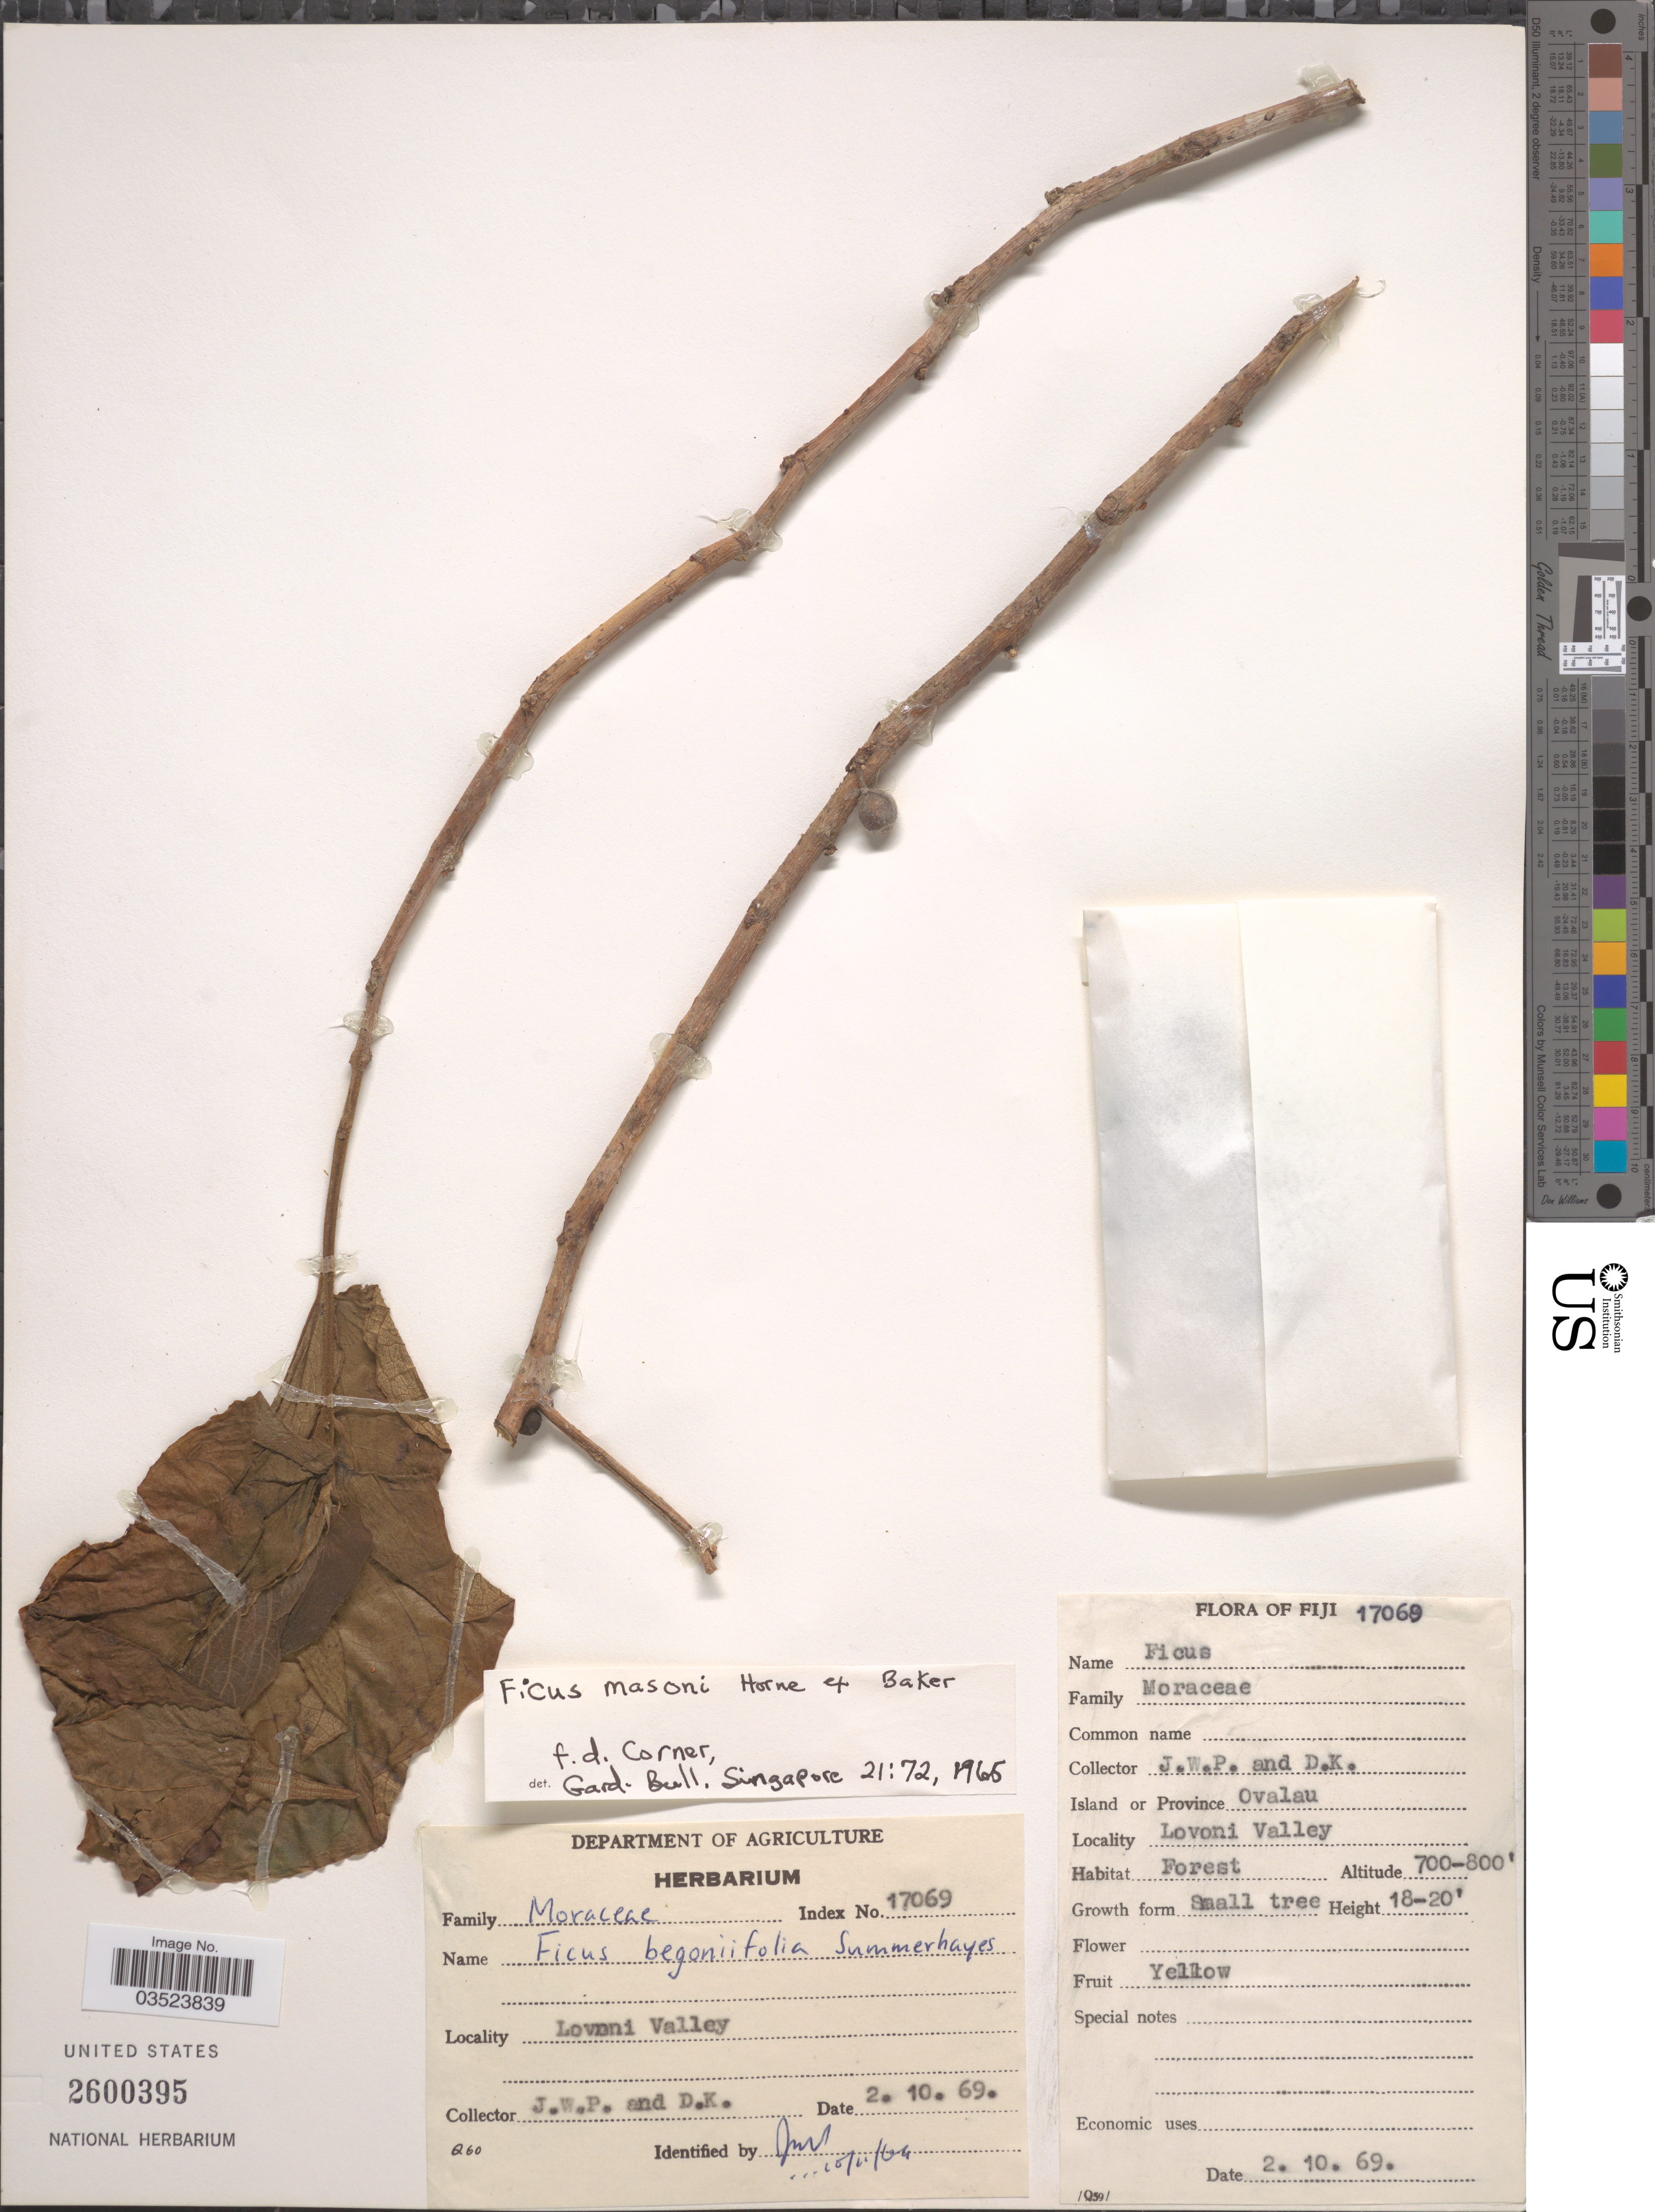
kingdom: Plantae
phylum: Tracheophyta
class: Magnoliopsida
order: Rosales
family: Moraceae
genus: Ficus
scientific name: Ficus masonii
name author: Horne ex Baker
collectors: J. W. P. & D. K.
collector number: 17069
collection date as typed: Transcribed d/m/y: 2/10/69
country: Fiji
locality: Island or Province Ovalau. Lovoni Valley.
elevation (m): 213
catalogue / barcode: US 2600395